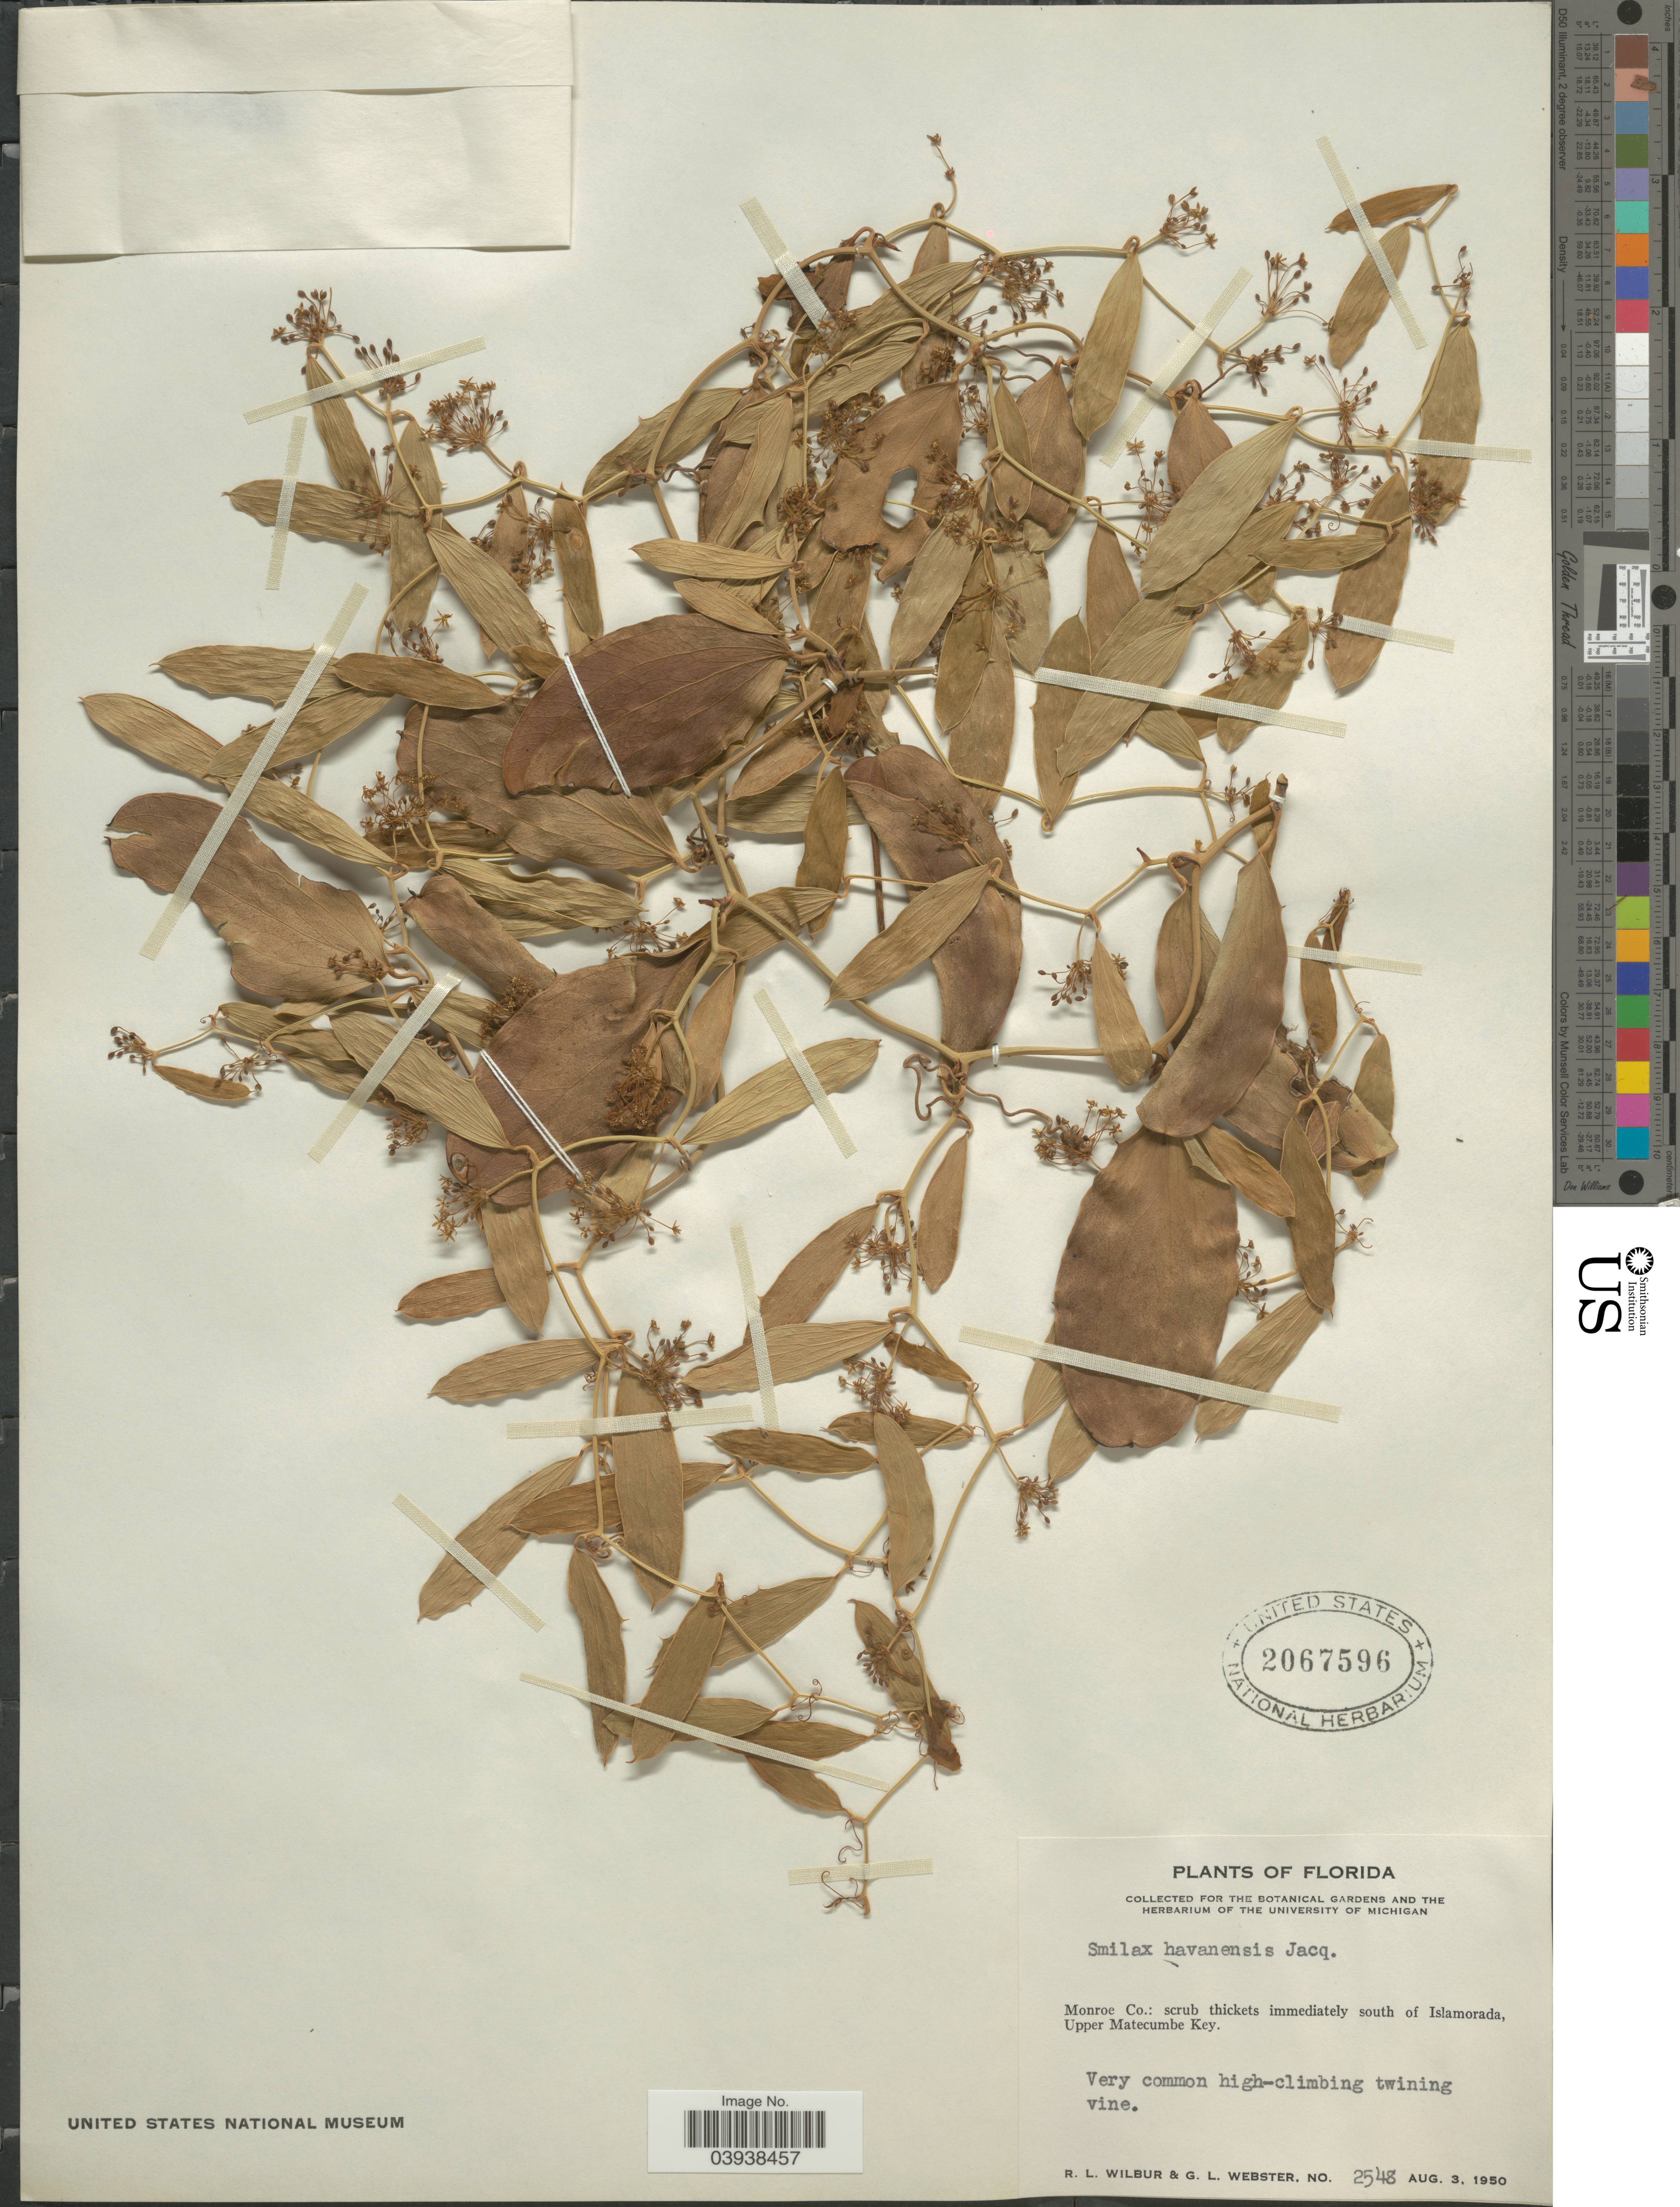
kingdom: Plantae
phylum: Tracheophyta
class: Liliopsida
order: Liliales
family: Smilacaceae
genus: Smilax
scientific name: Smilax havanensis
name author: Jacq.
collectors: R. L. Wilbur & G. L. Webster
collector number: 2548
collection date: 1950-08-03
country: United States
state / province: Florida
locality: Monroe Co.: scrub thickets immediately south of Islamorada, Upper Matecumbe Key.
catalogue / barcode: US 2067596